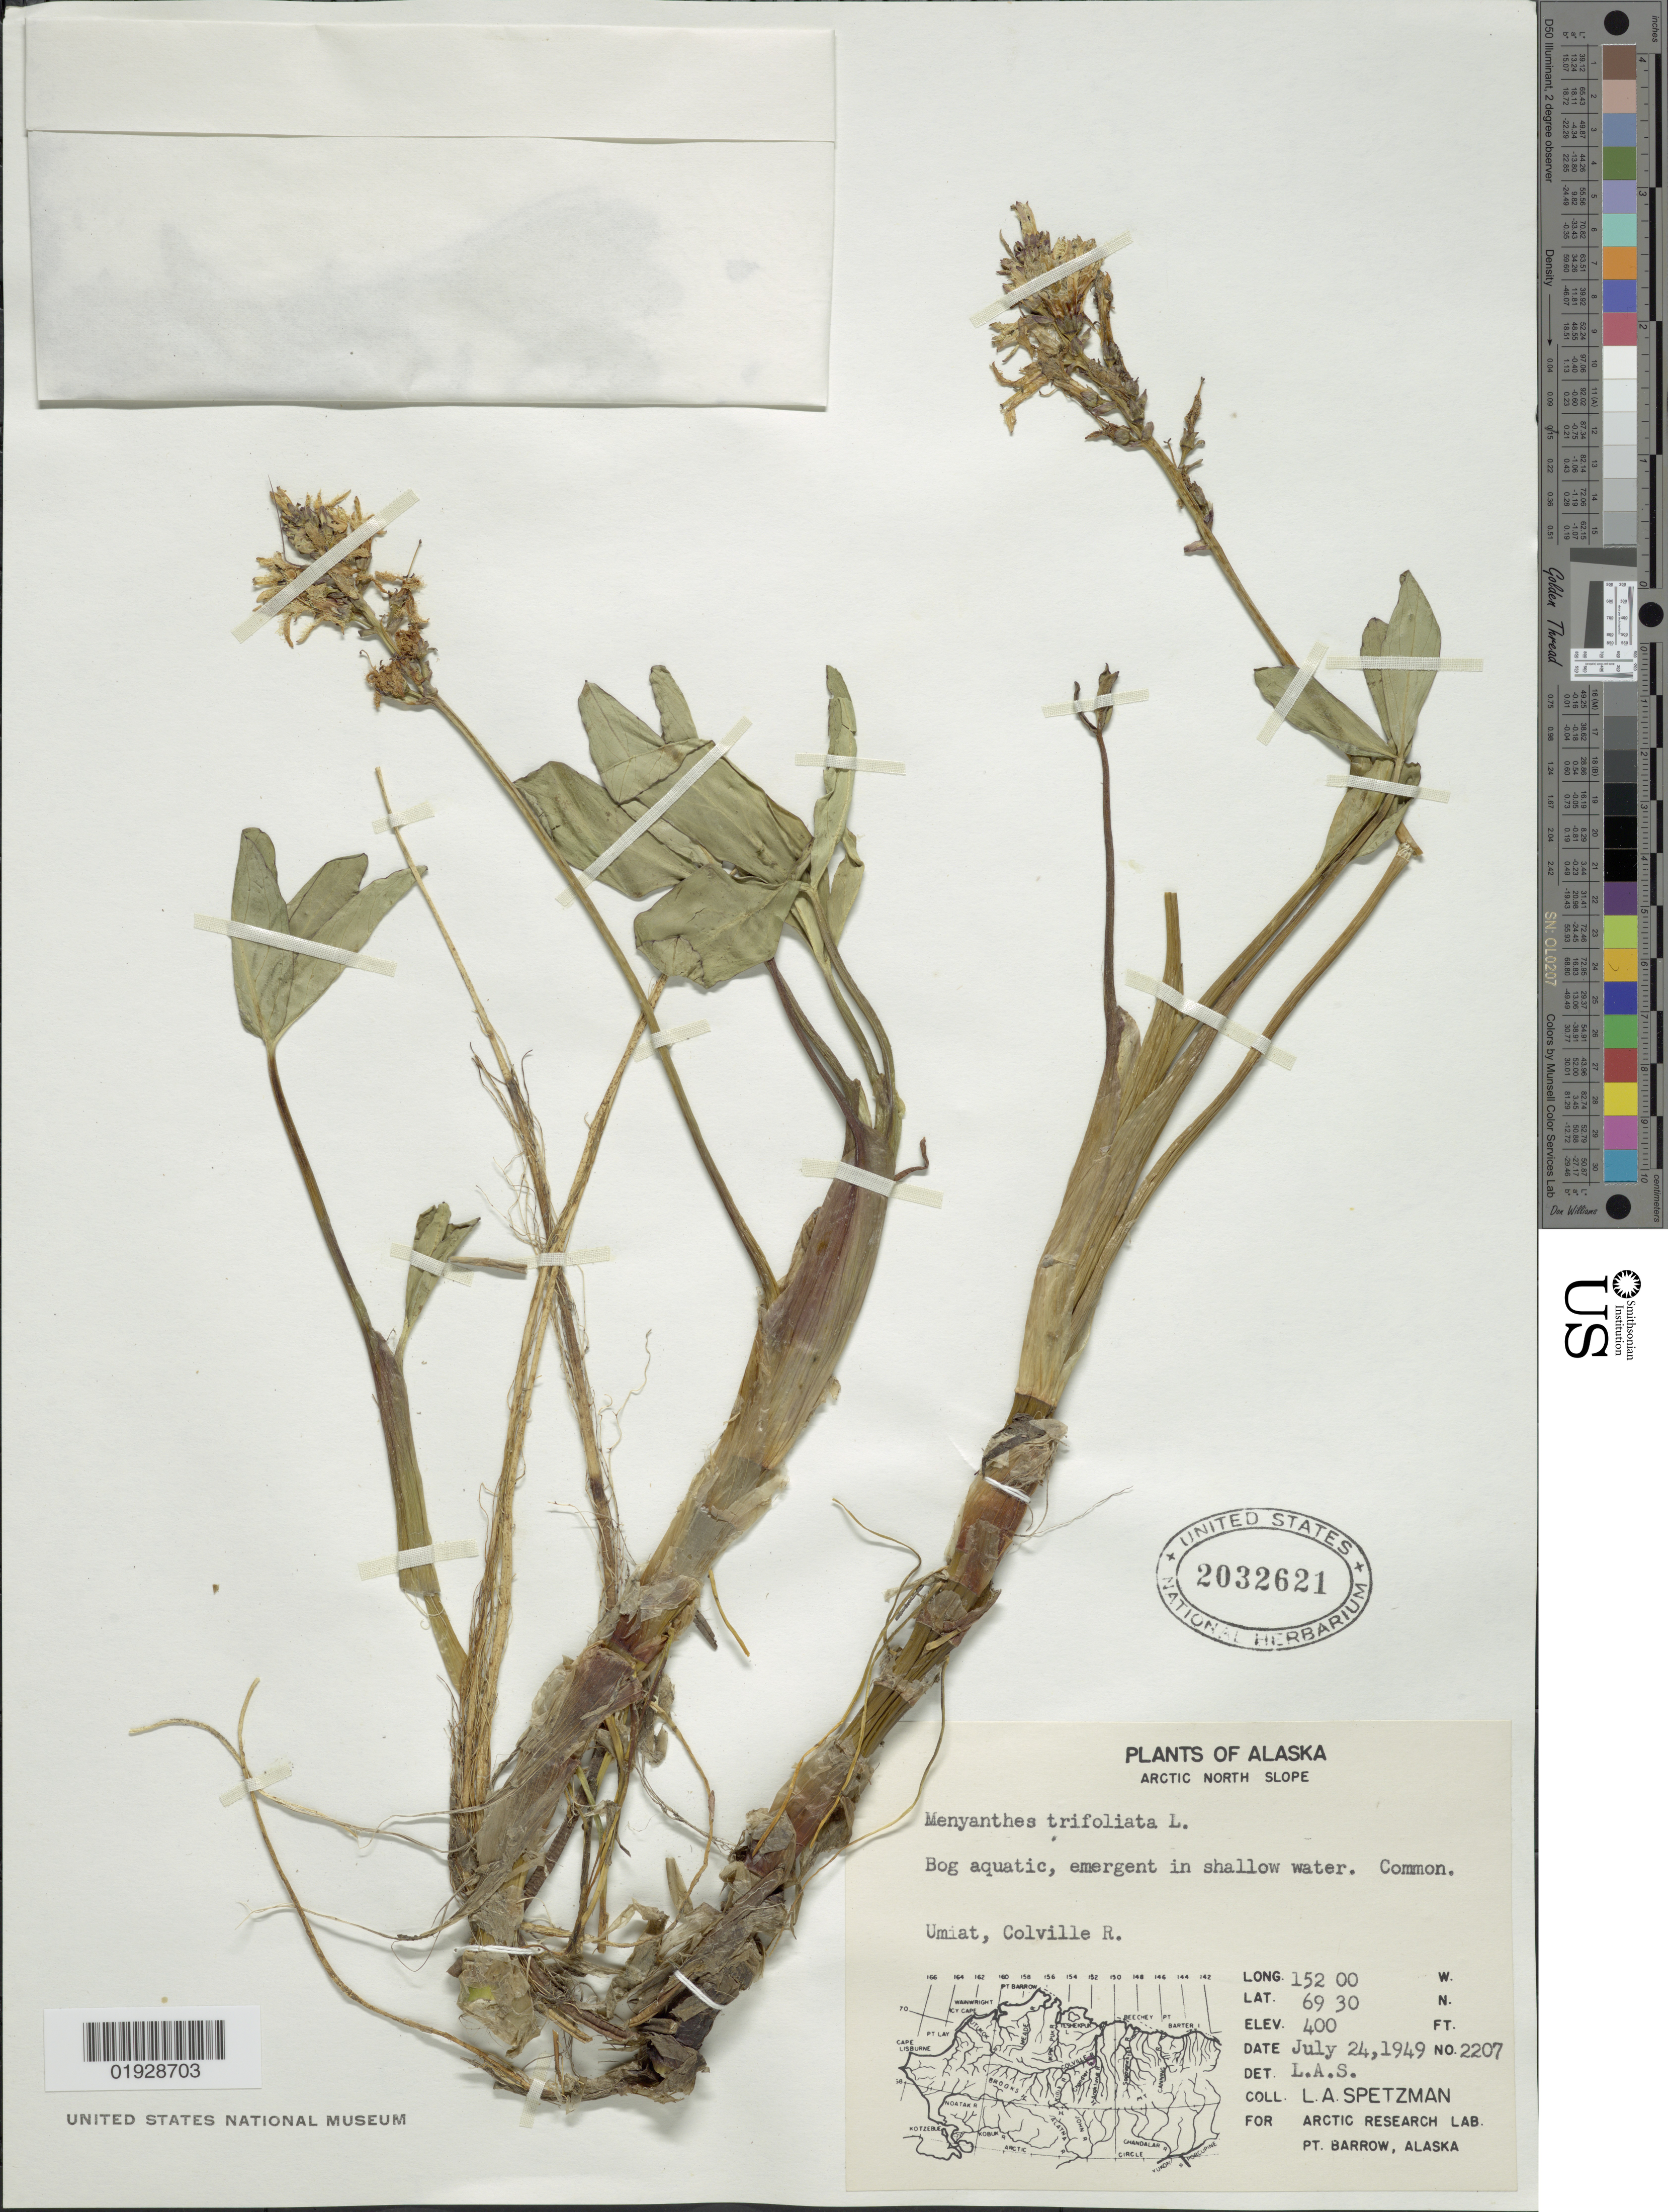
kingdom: Plantae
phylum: Tracheophyta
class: Magnoliopsida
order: Asterales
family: Menyanthaceae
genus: Menyanthes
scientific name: Menyanthes trifoliata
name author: L.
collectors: L. Spetzman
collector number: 2207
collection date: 1949-07-24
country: United States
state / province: Alaska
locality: Arctic North Slope. Umiat, Colville R.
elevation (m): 122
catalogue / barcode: US 2032621